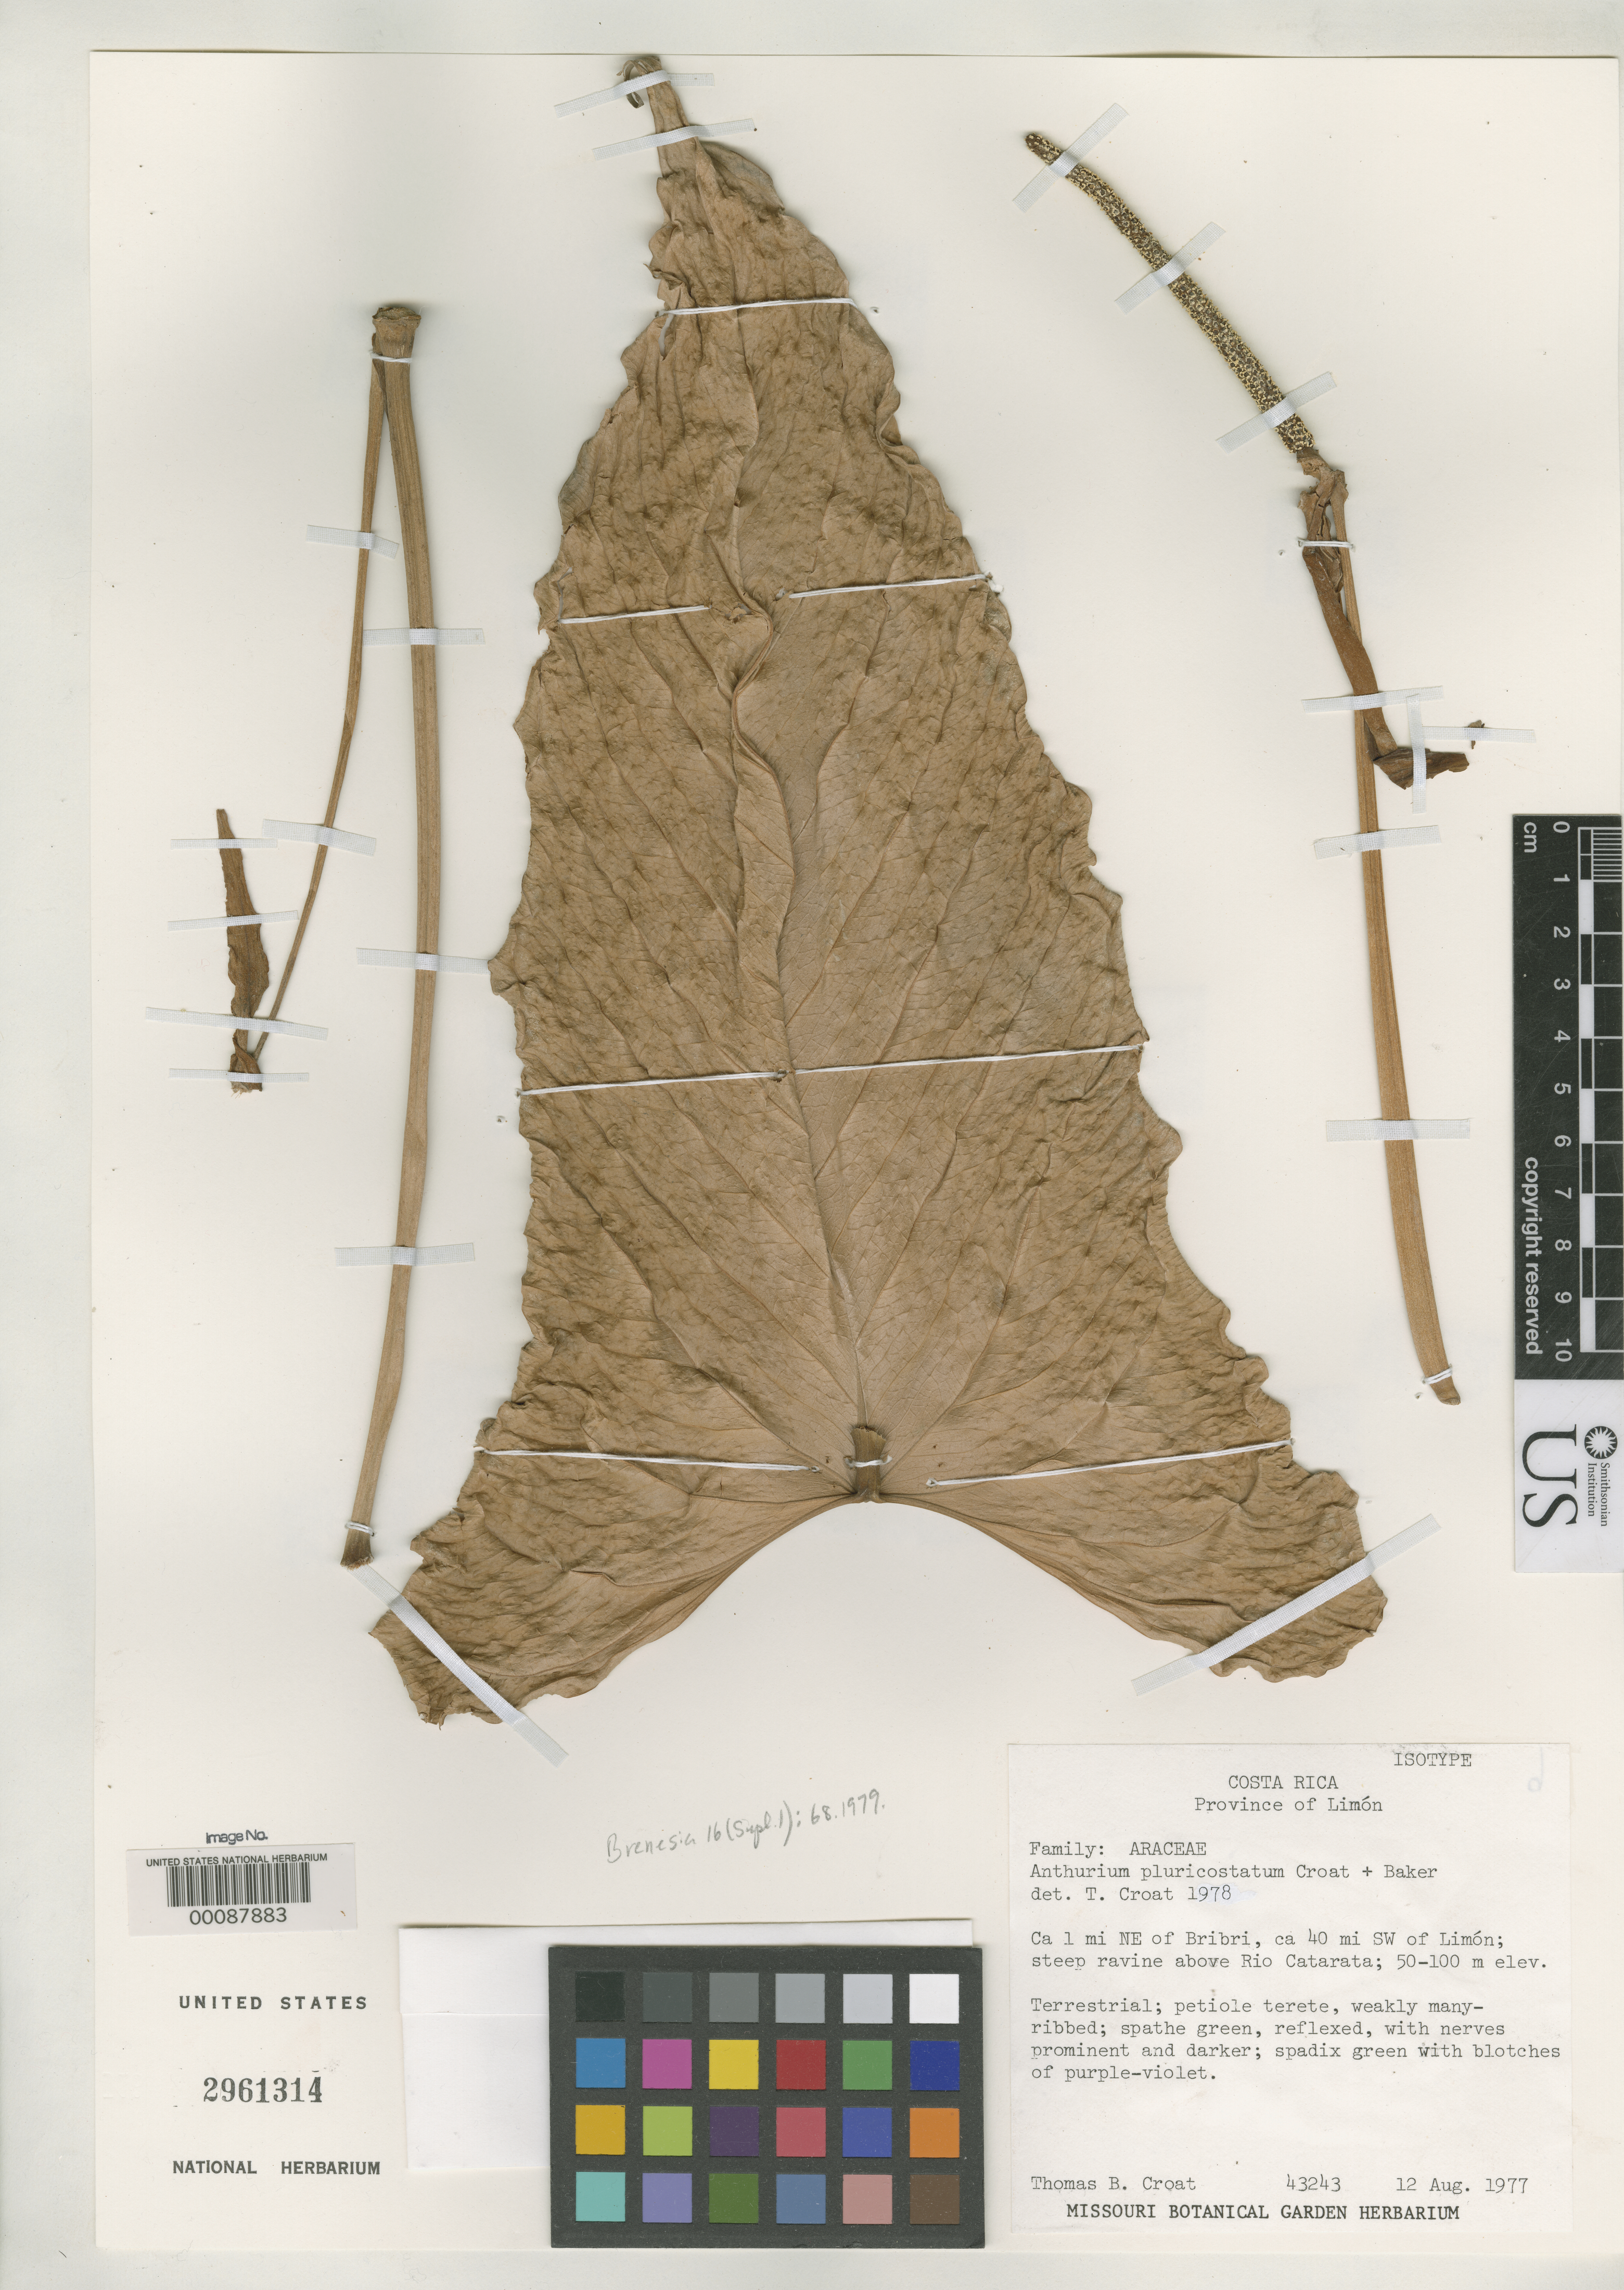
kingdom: Plantae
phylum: Tracheophyta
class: Liliopsida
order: Alismatales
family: Araceae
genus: Anthurium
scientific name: Anthurium pluricostatum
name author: Croat & R.A. Baker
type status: Isotype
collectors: T. B. Croat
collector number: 43243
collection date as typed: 12 Aug 1977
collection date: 1977-08-12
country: Costa Rica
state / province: Limón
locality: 1 mile NE of Bribri.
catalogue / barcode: US 2961314